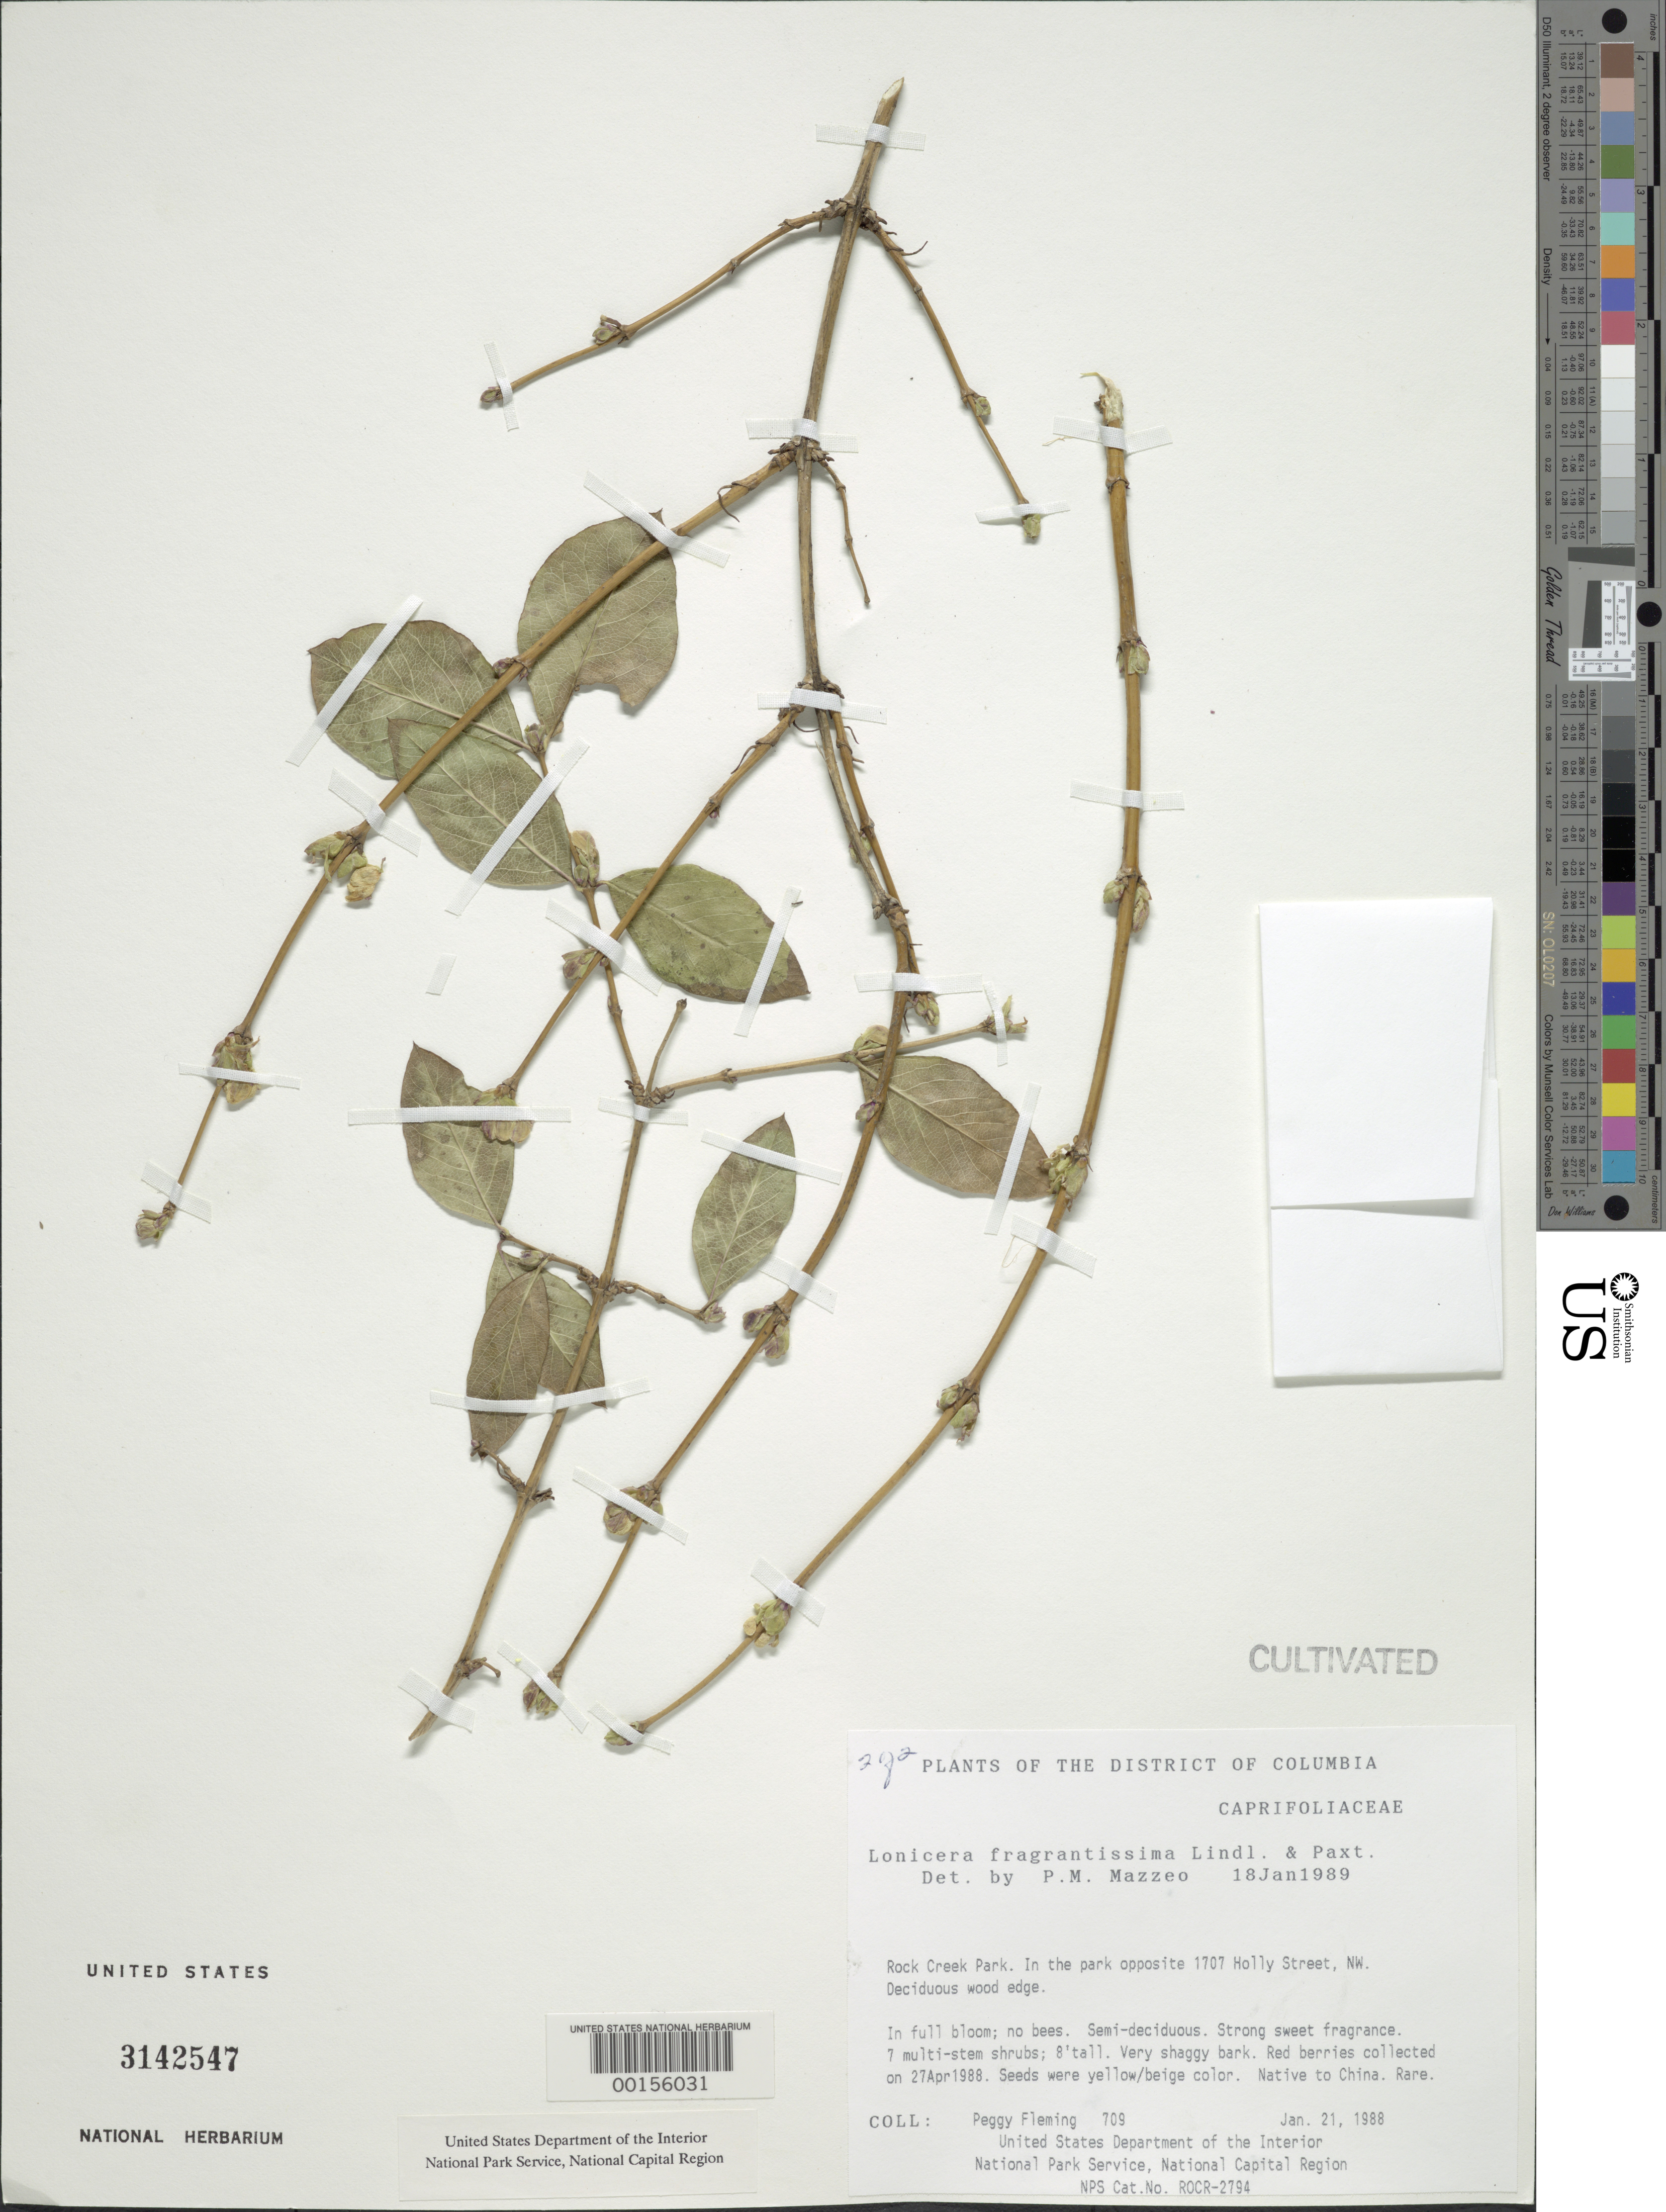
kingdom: Plantae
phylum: Tracheophyta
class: Magnoliopsida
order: Dipsacales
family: Caprifoliaceae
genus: Lonicera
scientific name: Lonicera fragrantissima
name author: Lindl. & Paxt.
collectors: P. Fleming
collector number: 709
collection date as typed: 21 Jan 1988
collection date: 1988-01-21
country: United States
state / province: District of Columbia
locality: Rock Creek Park, opposite 1707 Holly Street Rock Creek Park & vicinity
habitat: Deciduous wood edge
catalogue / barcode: US 3142547